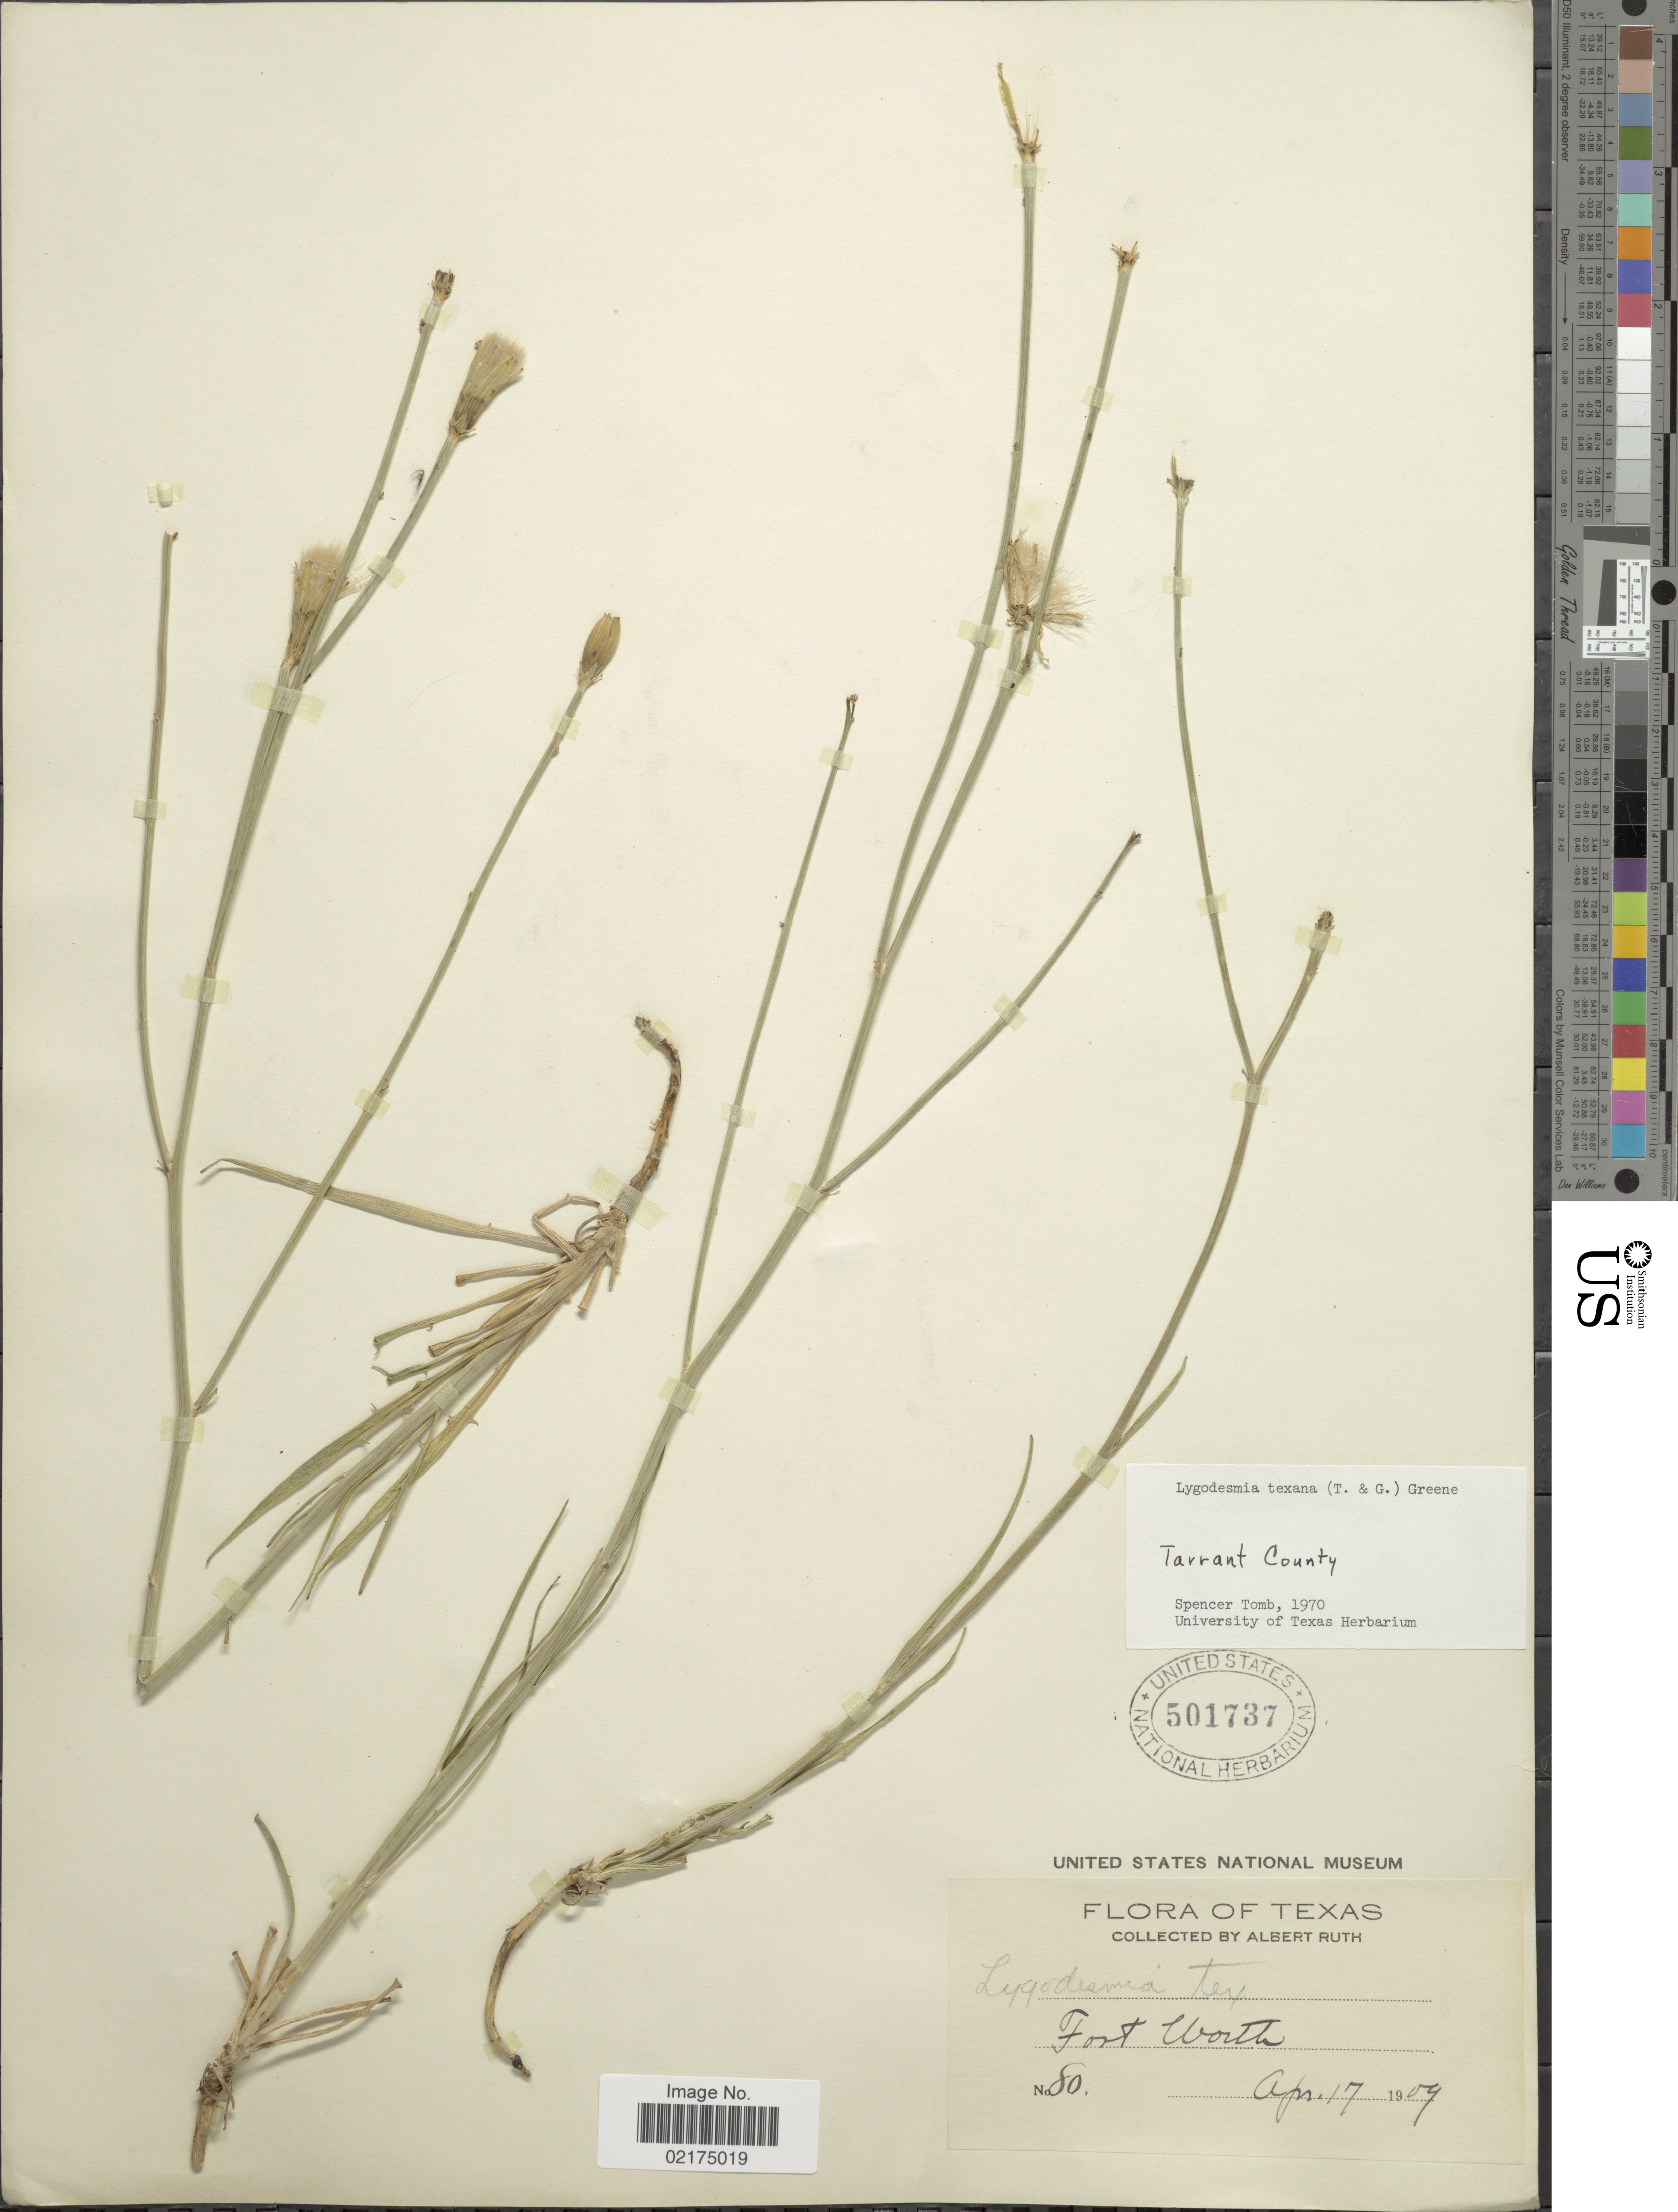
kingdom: Plantae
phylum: Tracheophyta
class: Magnoliopsida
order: Asterales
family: Asteraceae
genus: Lygodesmia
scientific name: Lygodesmia texana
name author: (Torr. & A. Gray) Greene ex Small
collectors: A. Ruth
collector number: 80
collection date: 1909-04-17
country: United States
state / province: Texas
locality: Fort Worth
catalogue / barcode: US 501737